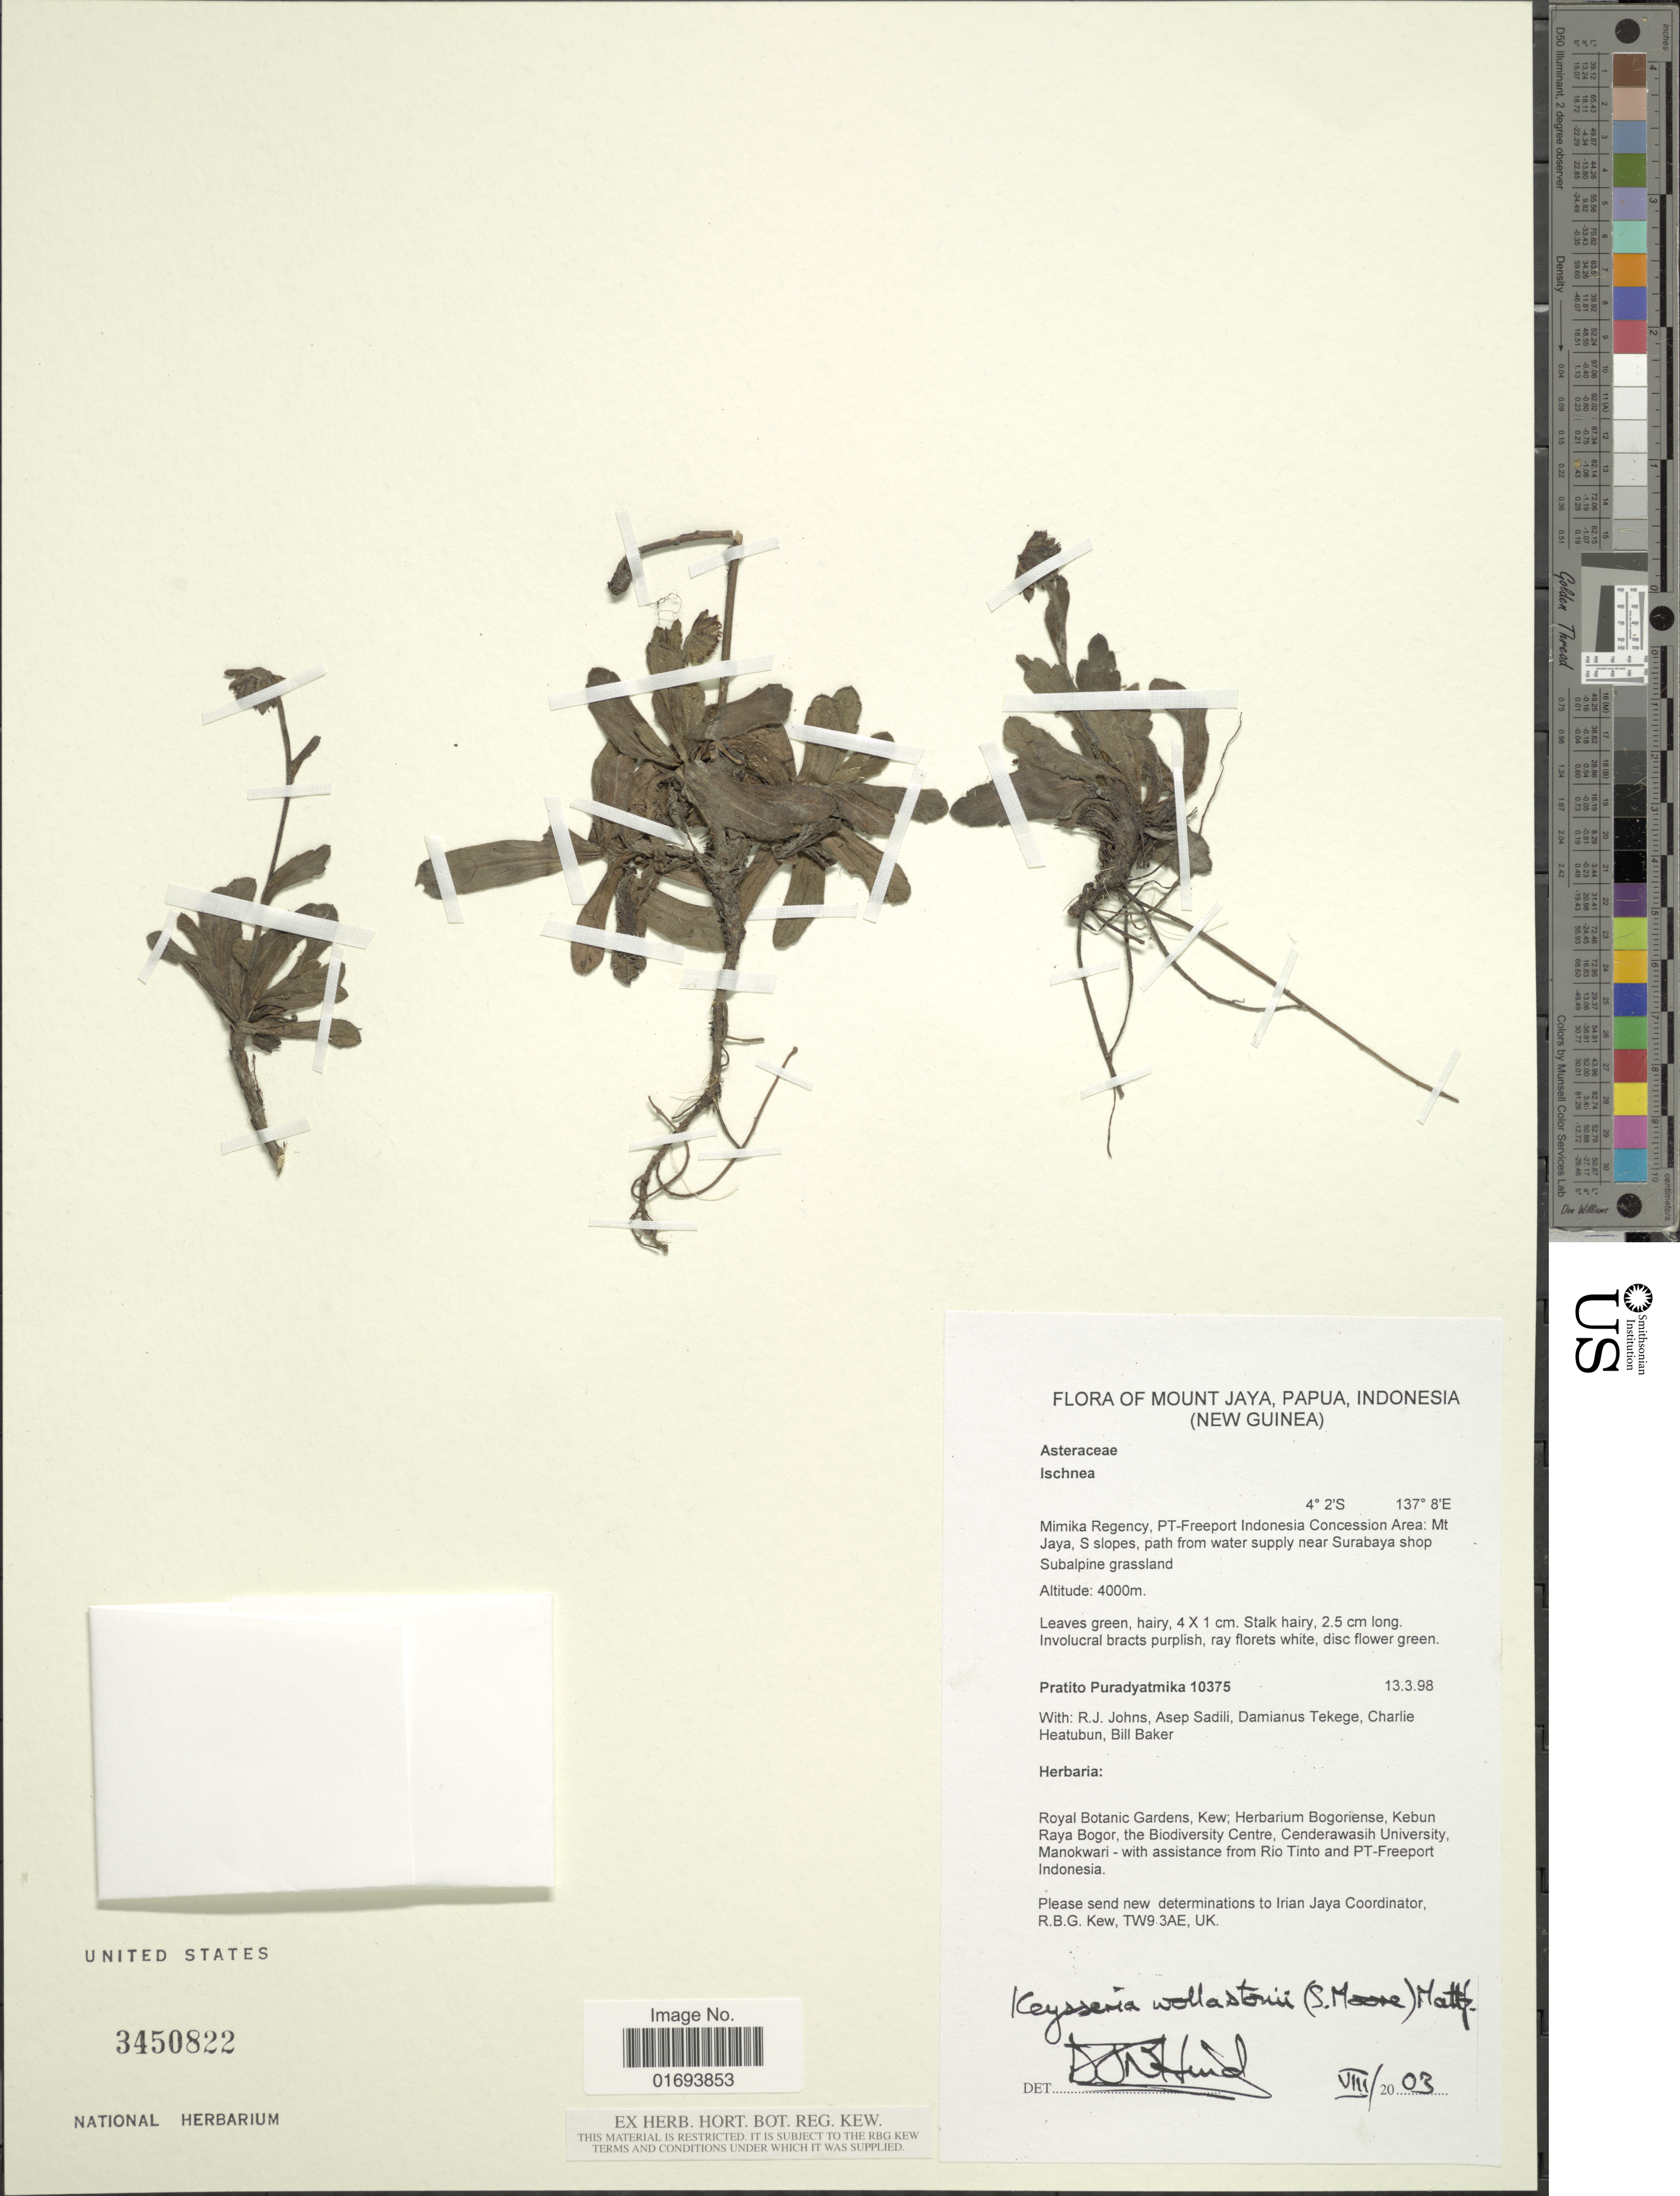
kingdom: Plantae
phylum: Tracheophyta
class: Magnoliopsida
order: Asterales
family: Asteraceae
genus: Keysseria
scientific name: Keysseria wollastonii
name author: (S. Moore) Mattf.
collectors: P. Puradyatmika, R. Johns, A. Sadili & D. Tekege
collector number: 10375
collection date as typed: Transcribed d/m/y: 13/3/98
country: Indonesia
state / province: Papua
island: New Guinea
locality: Mount Jaya, Papua, Indonesia. (New Guinea) Mimika Regency, Pt-Freeport Indonesia Concession Area: Mt Jaya, S slopes, path from water supply near Surabaya shop Subalpine grassland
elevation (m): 4000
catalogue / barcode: US 3450822